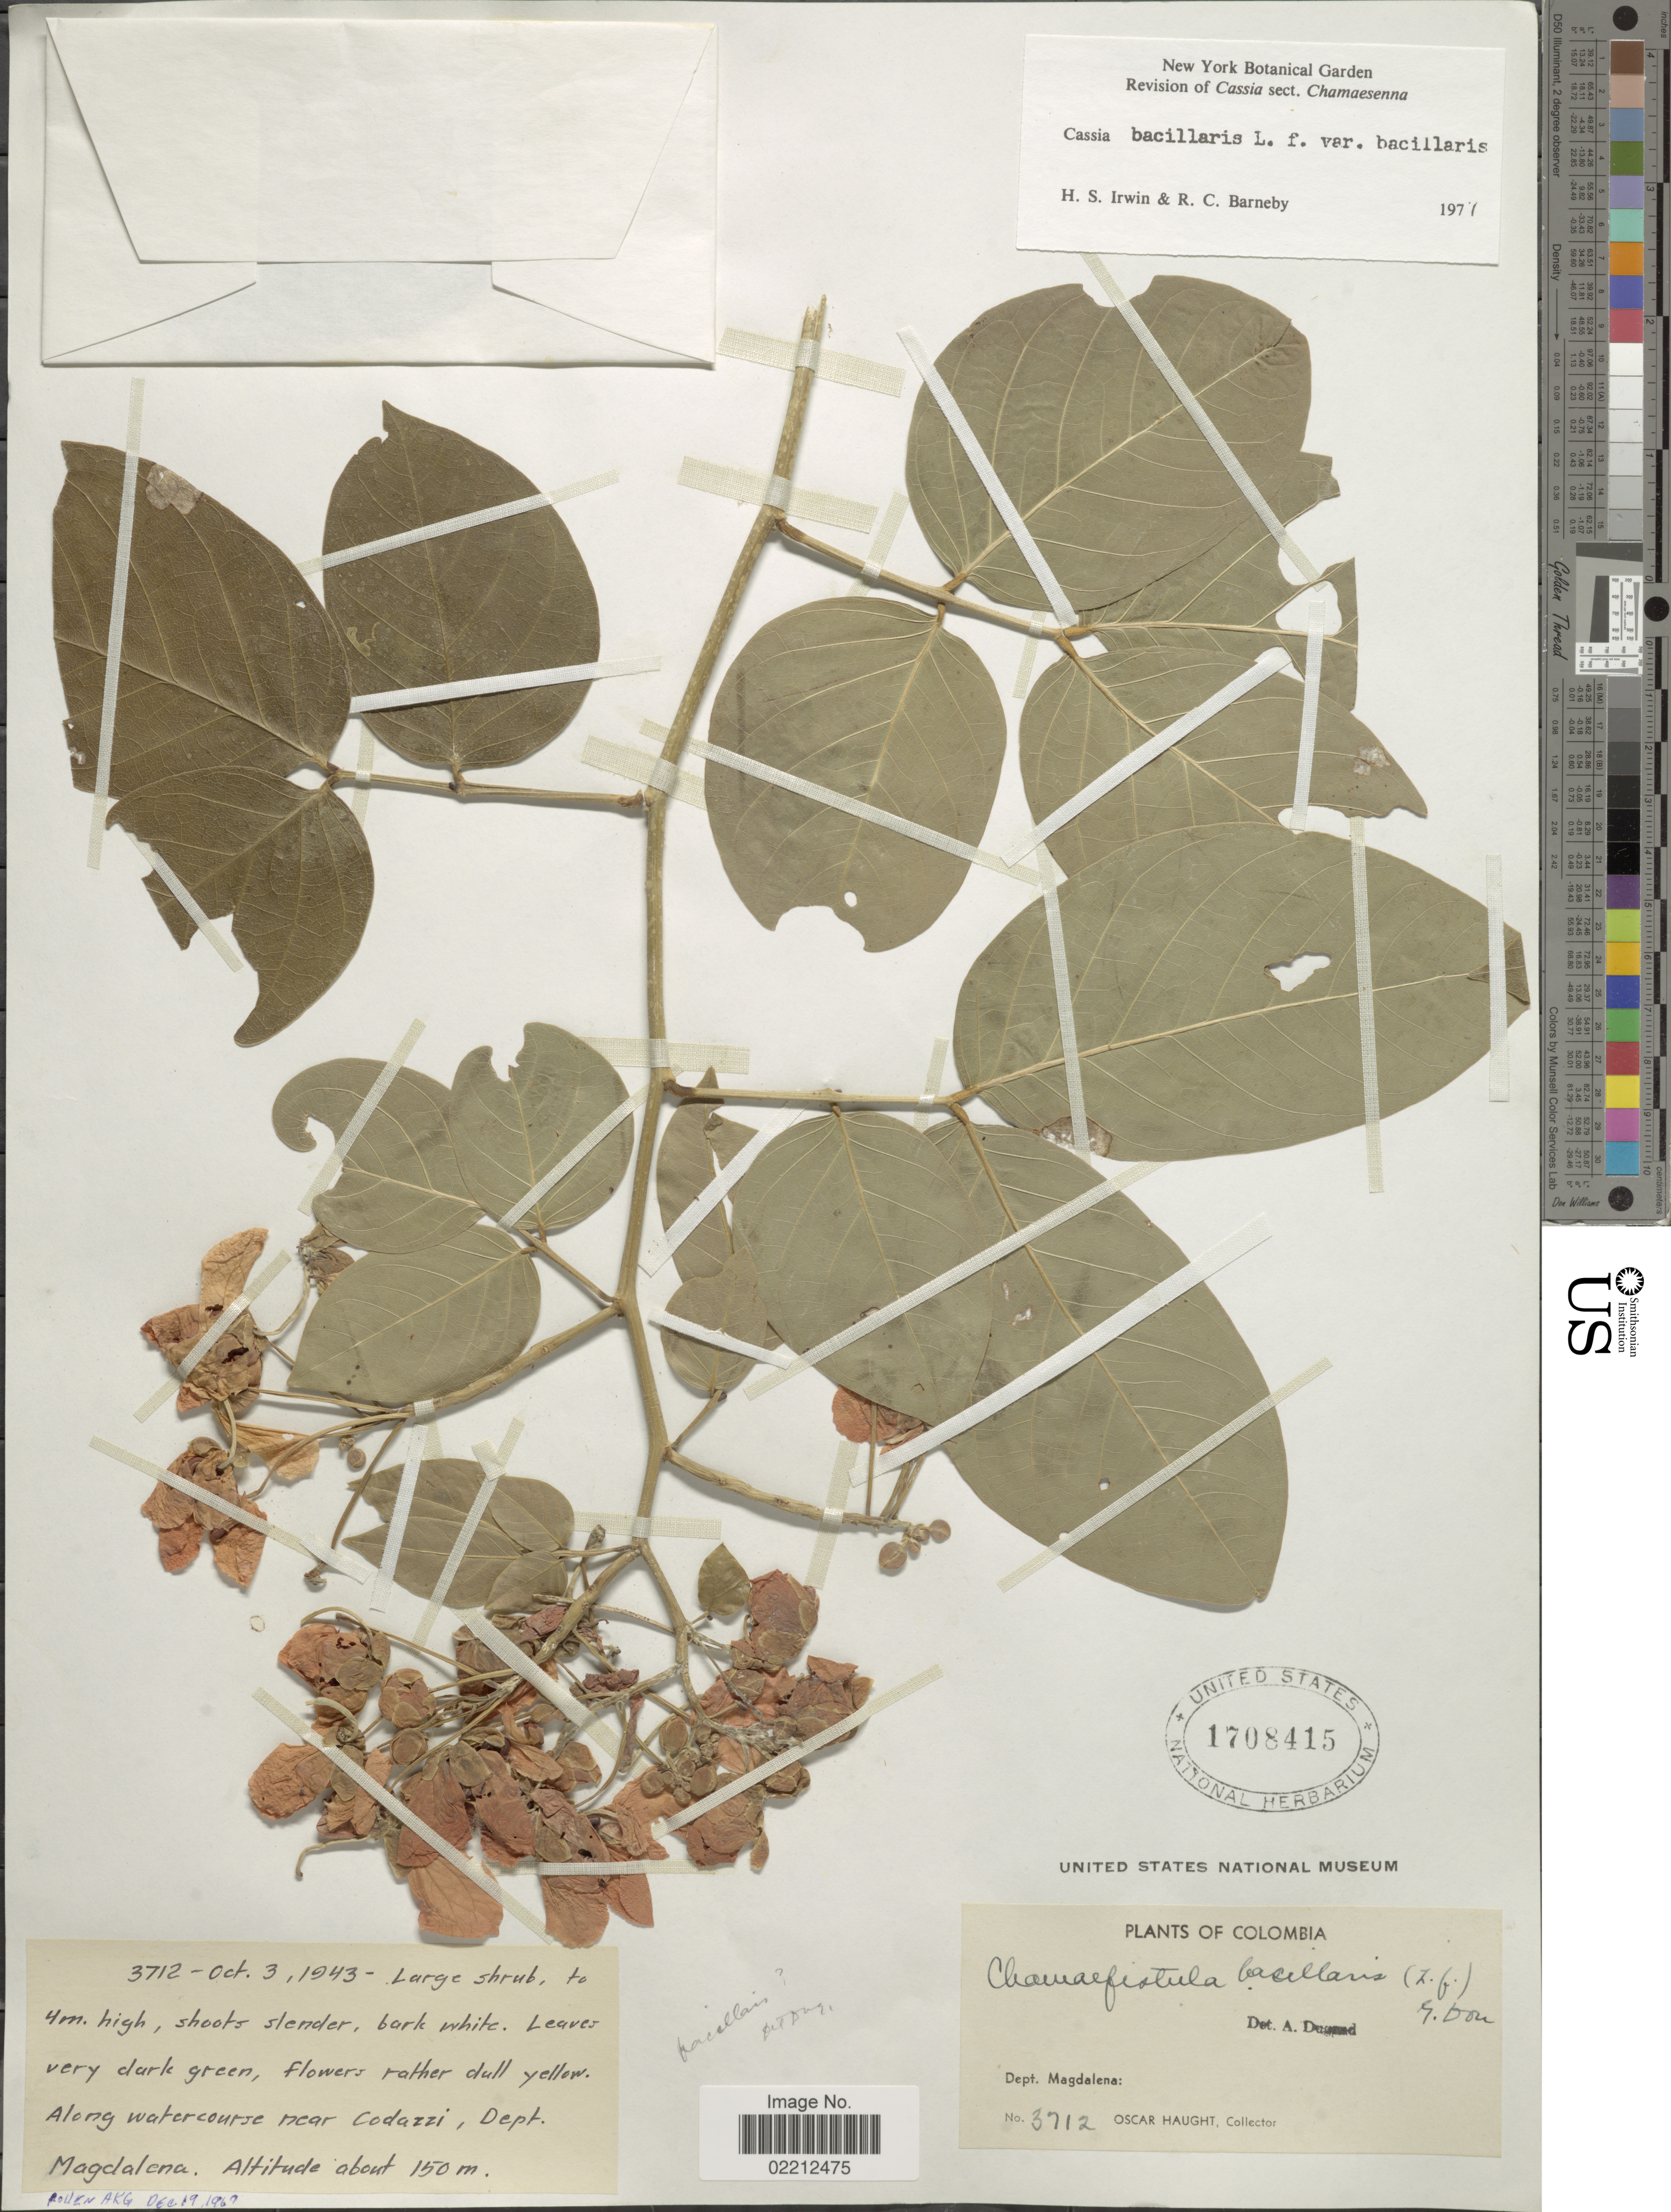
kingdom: Plantae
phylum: Tracheophyta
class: Magnoliopsida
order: Fabales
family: Fabaceae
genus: Senna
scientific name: Senna bacillaris var. bacillaris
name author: (L. f.) H.S. Irwin & Barneby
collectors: O. Haught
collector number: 3712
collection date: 1943-10-03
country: Colombia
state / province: Magdalena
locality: Along watercourse near Codazzi, Dept. magdalena.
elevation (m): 150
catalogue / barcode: US 1708415